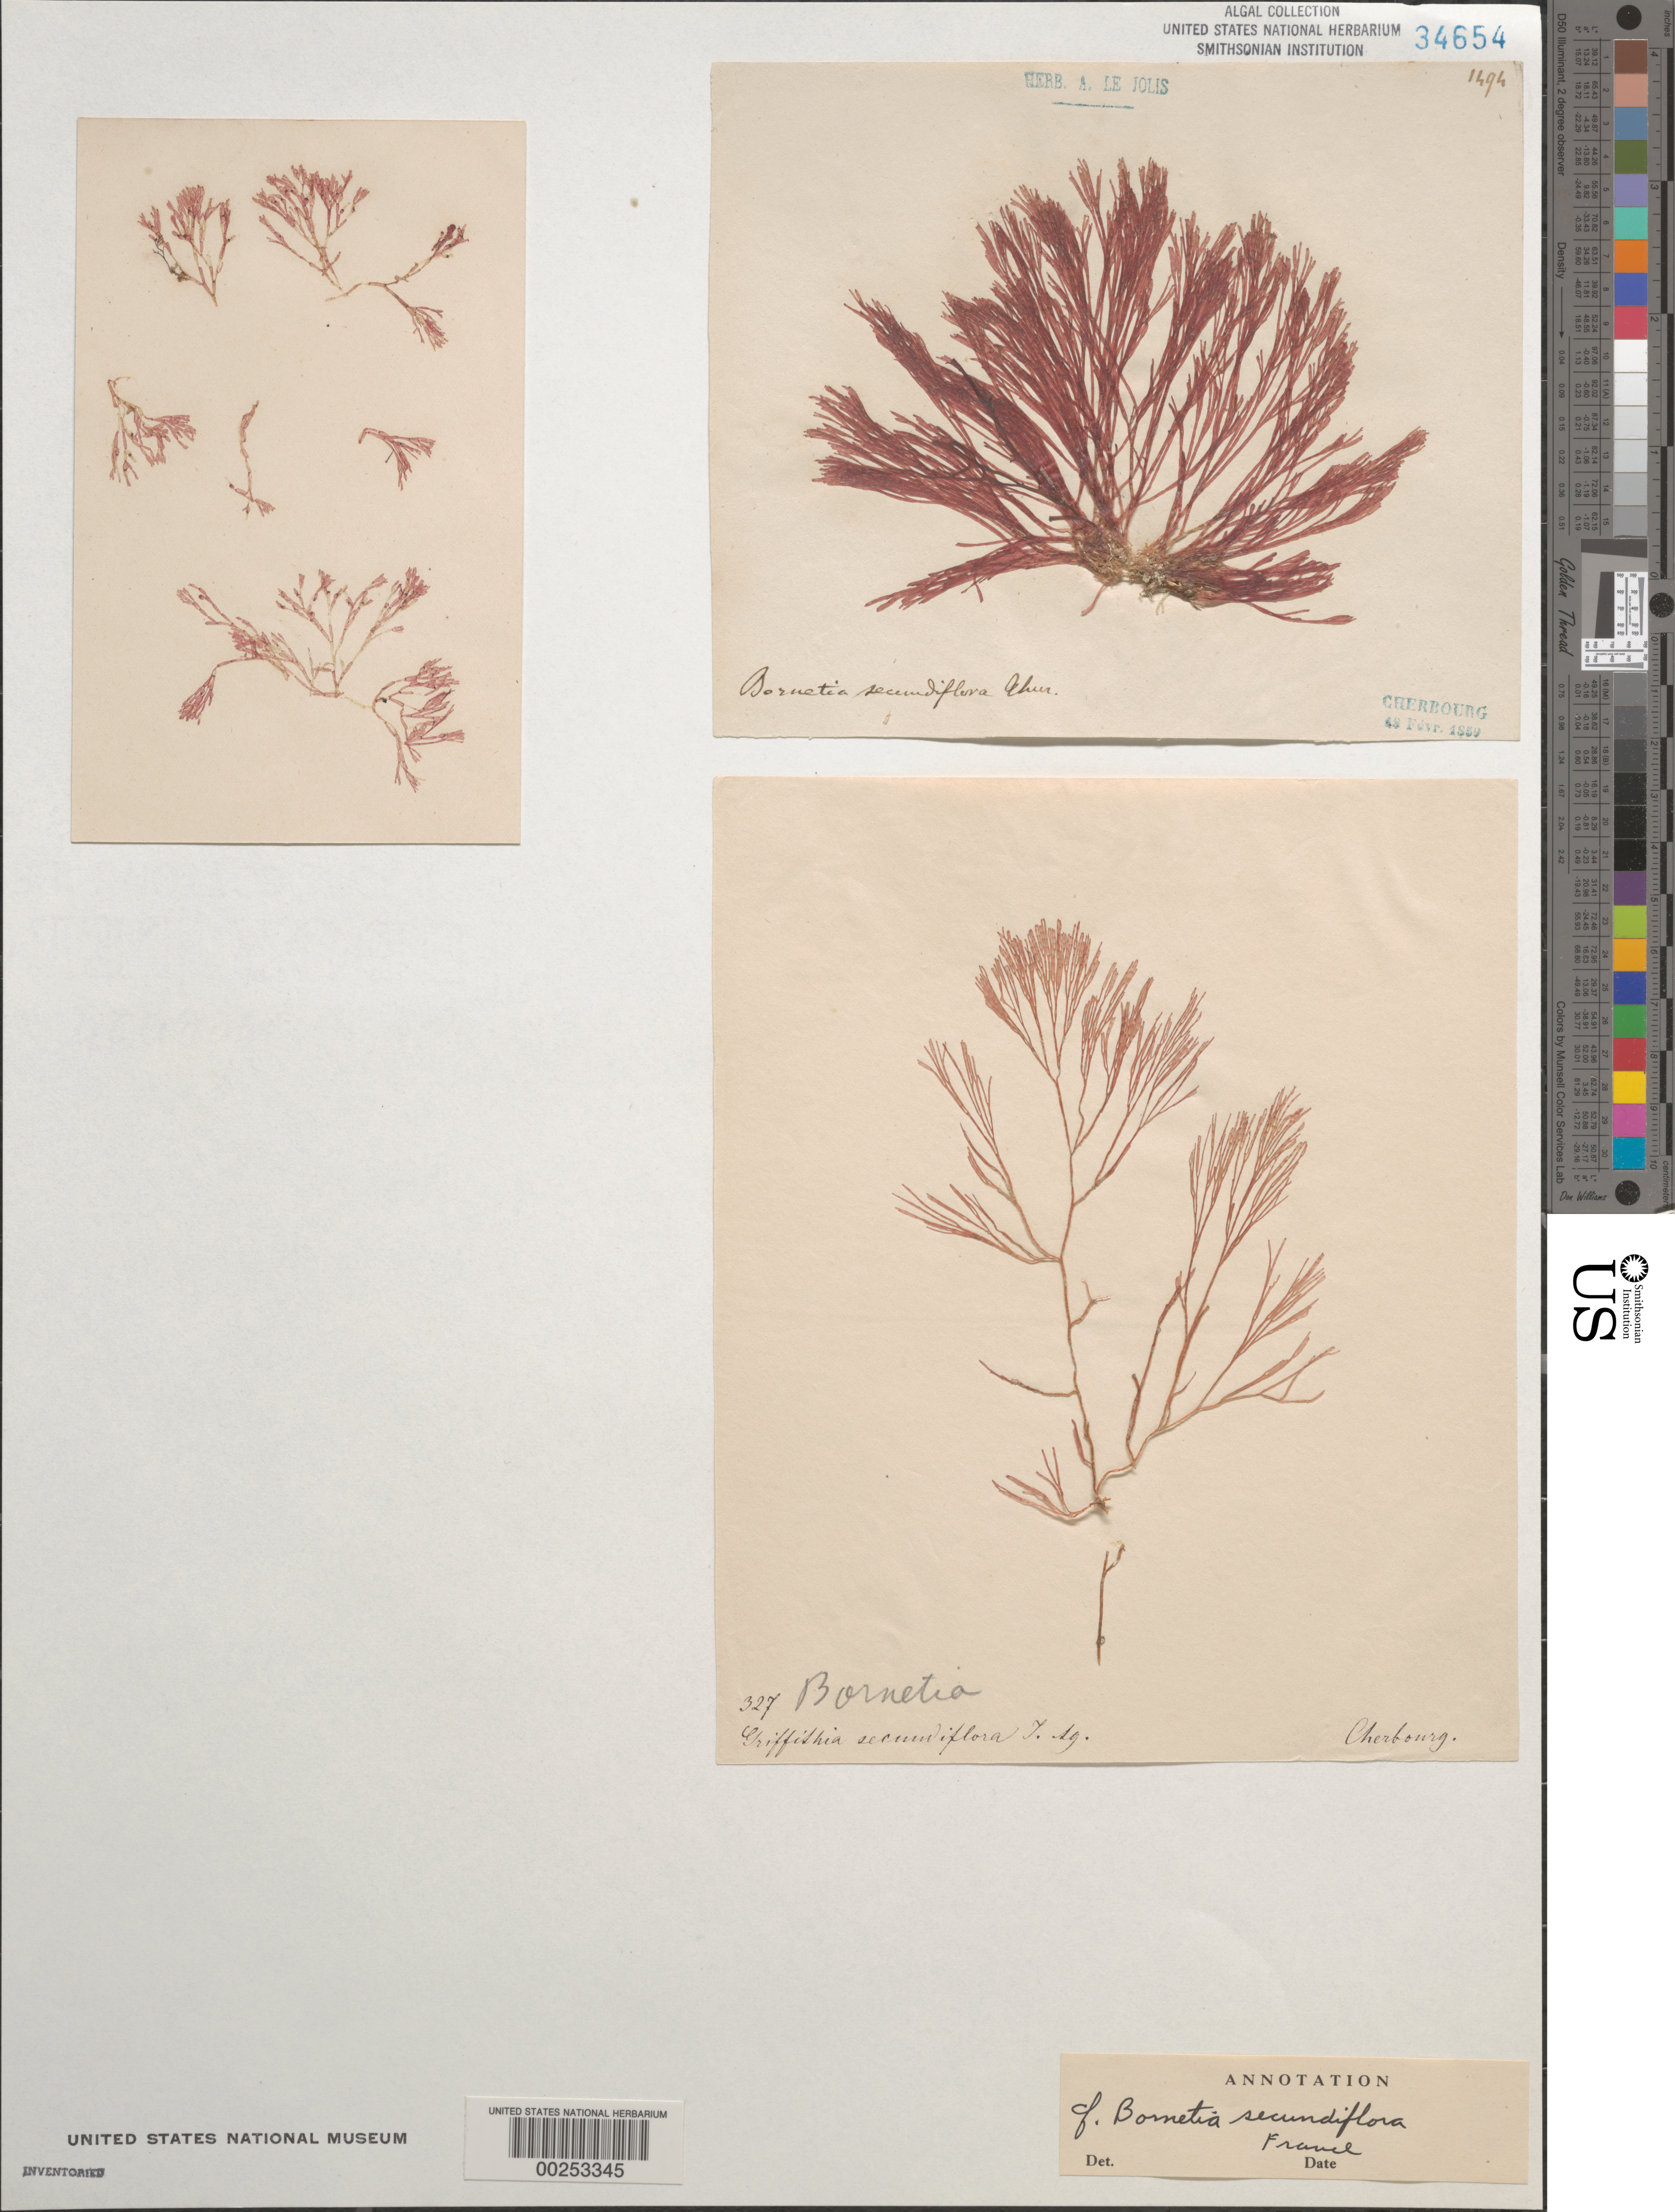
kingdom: Plantae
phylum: Rhodophyta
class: Florideophyceae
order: Ceramiales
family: Ceramiaceae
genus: Bornetia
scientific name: Bornetia secundiflora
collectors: Le Jolis, A. F. (herbarium)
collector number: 1494 & 327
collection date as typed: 18 Feb 1859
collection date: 1859-02-18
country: France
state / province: Normandie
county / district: Manche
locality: Cherbourg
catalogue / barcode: US 34654